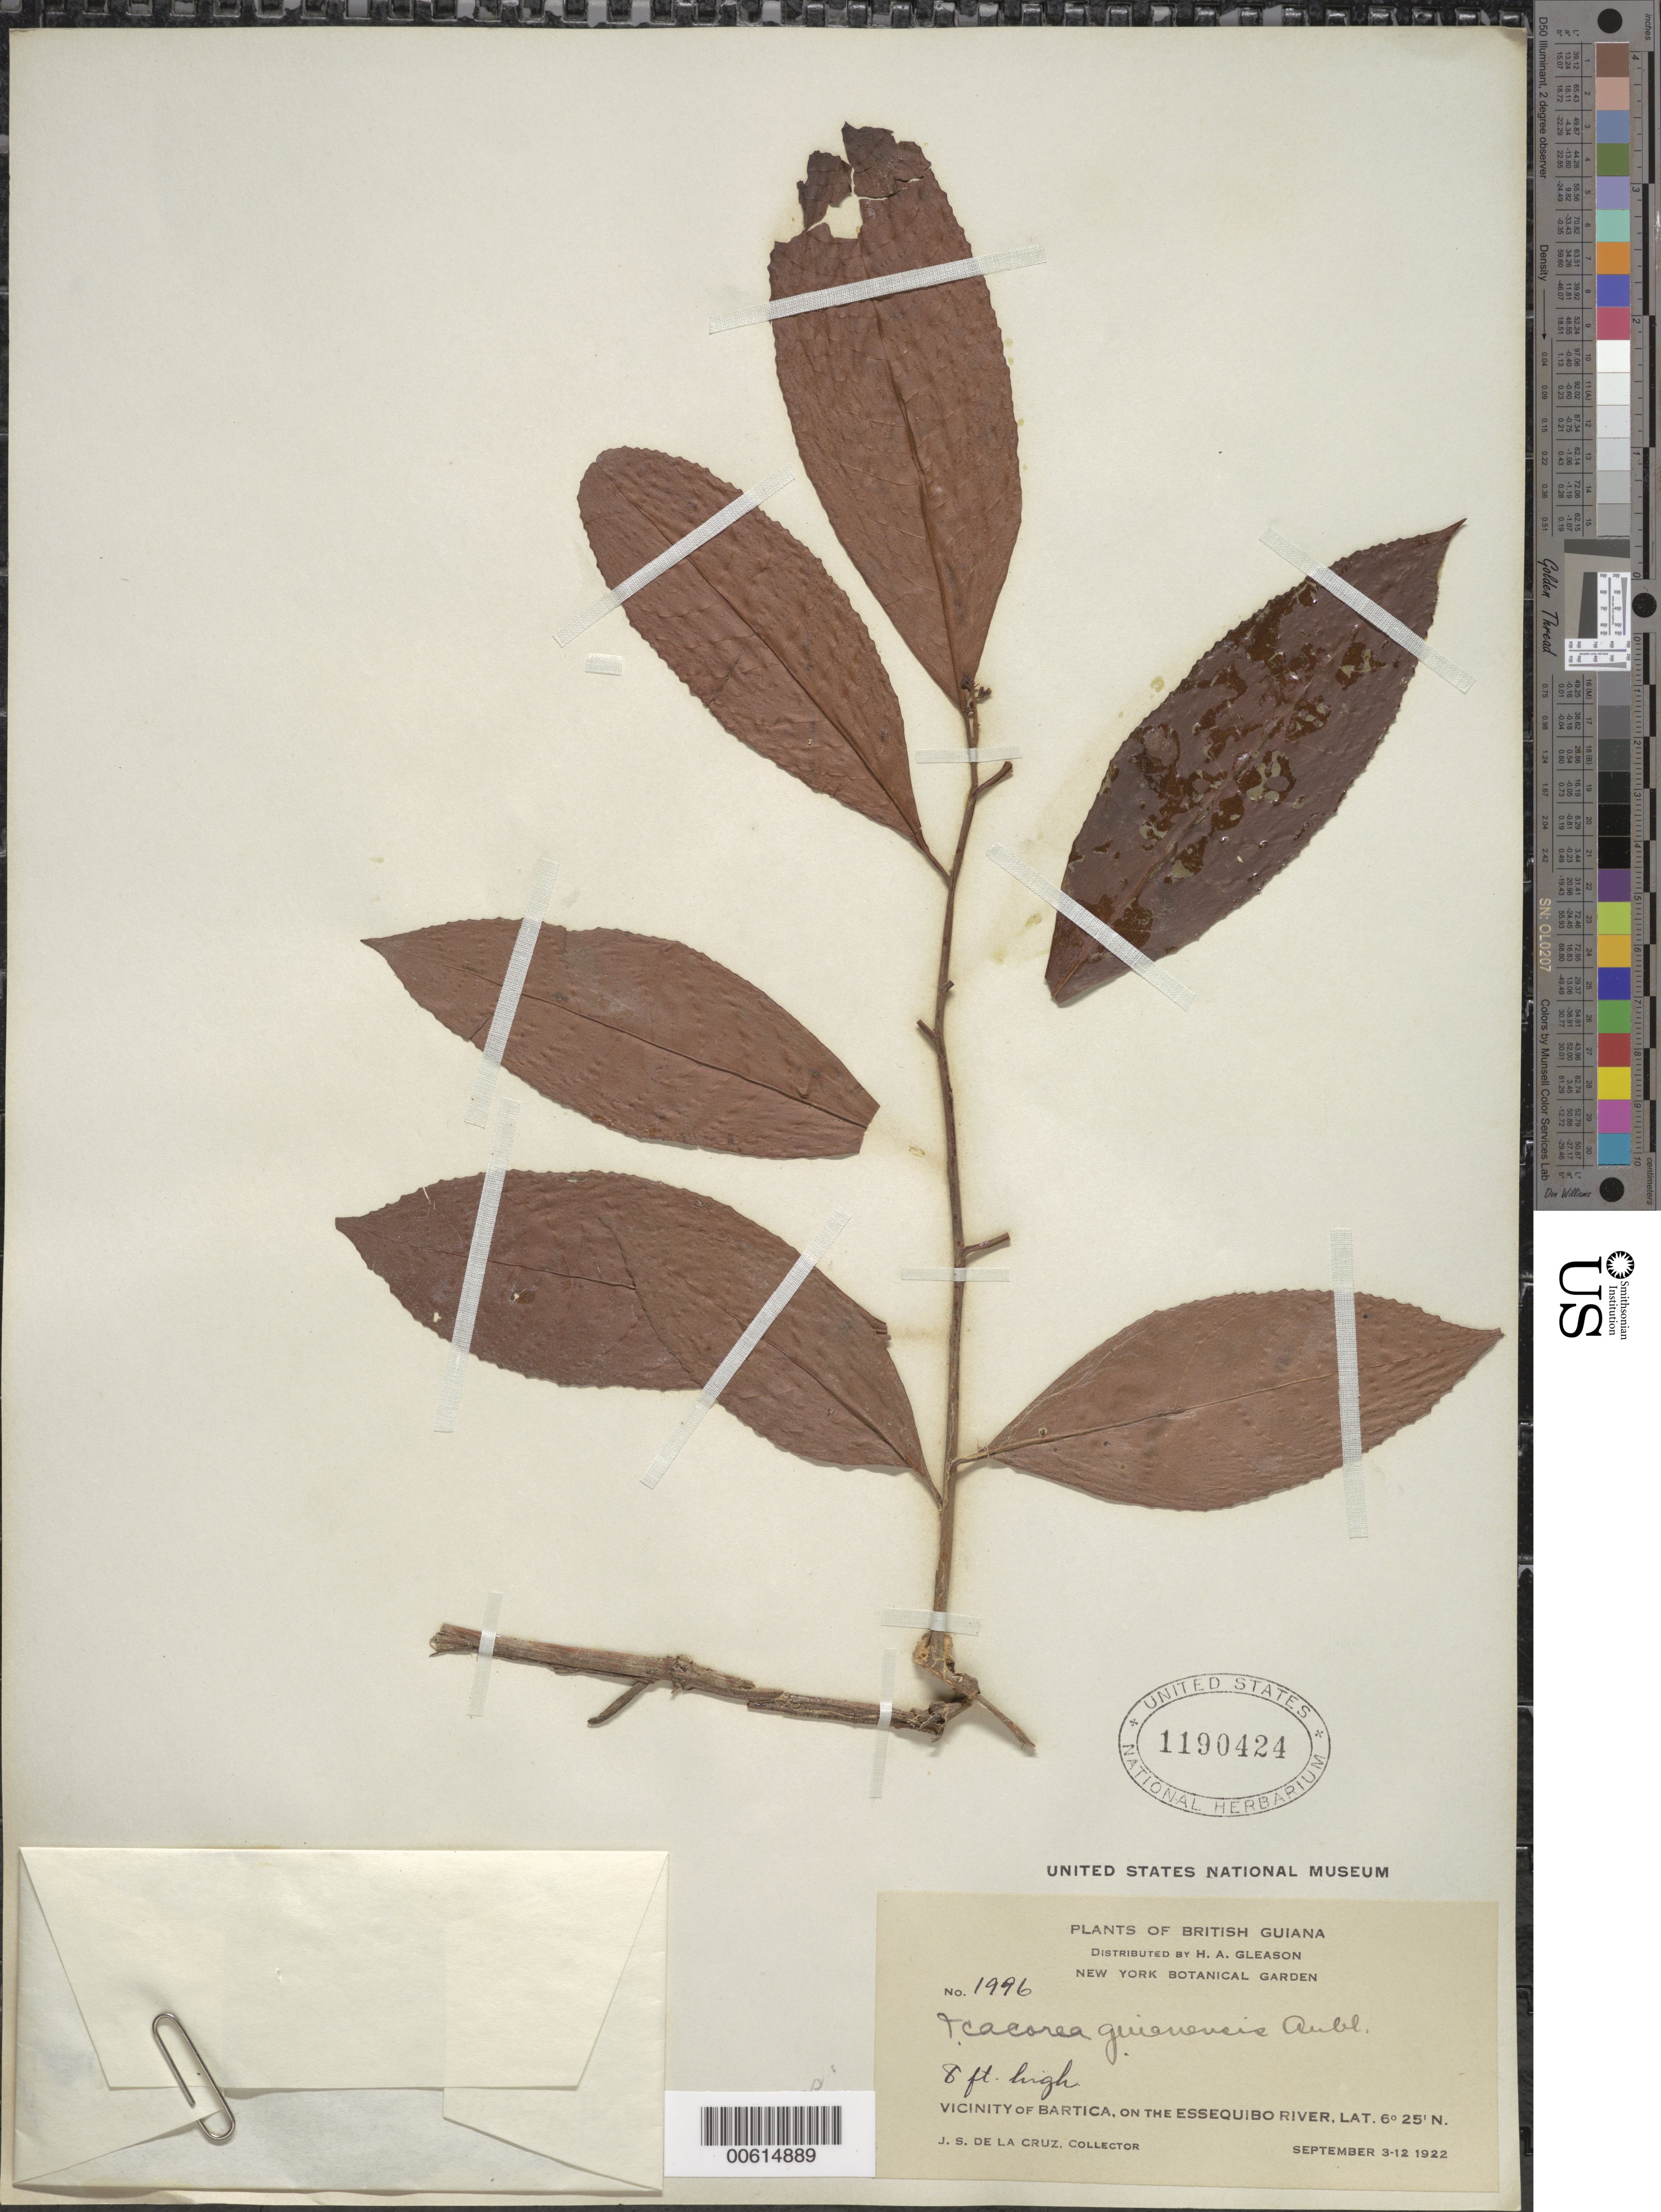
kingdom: Plantae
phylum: Tracheophyta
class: Magnoliopsida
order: Ericales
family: Primulaceae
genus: Ardisia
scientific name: Ardisia guianensis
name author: (Aubl.) Mez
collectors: J. S. de la Cruz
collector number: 1996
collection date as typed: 3-Sep-22 to 12-Sep-22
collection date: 1922-09-03/1922-09-12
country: Guyana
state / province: Cuyuni-Mazaruni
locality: Bartica, vic., on the Essequibo River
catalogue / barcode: US 1190424